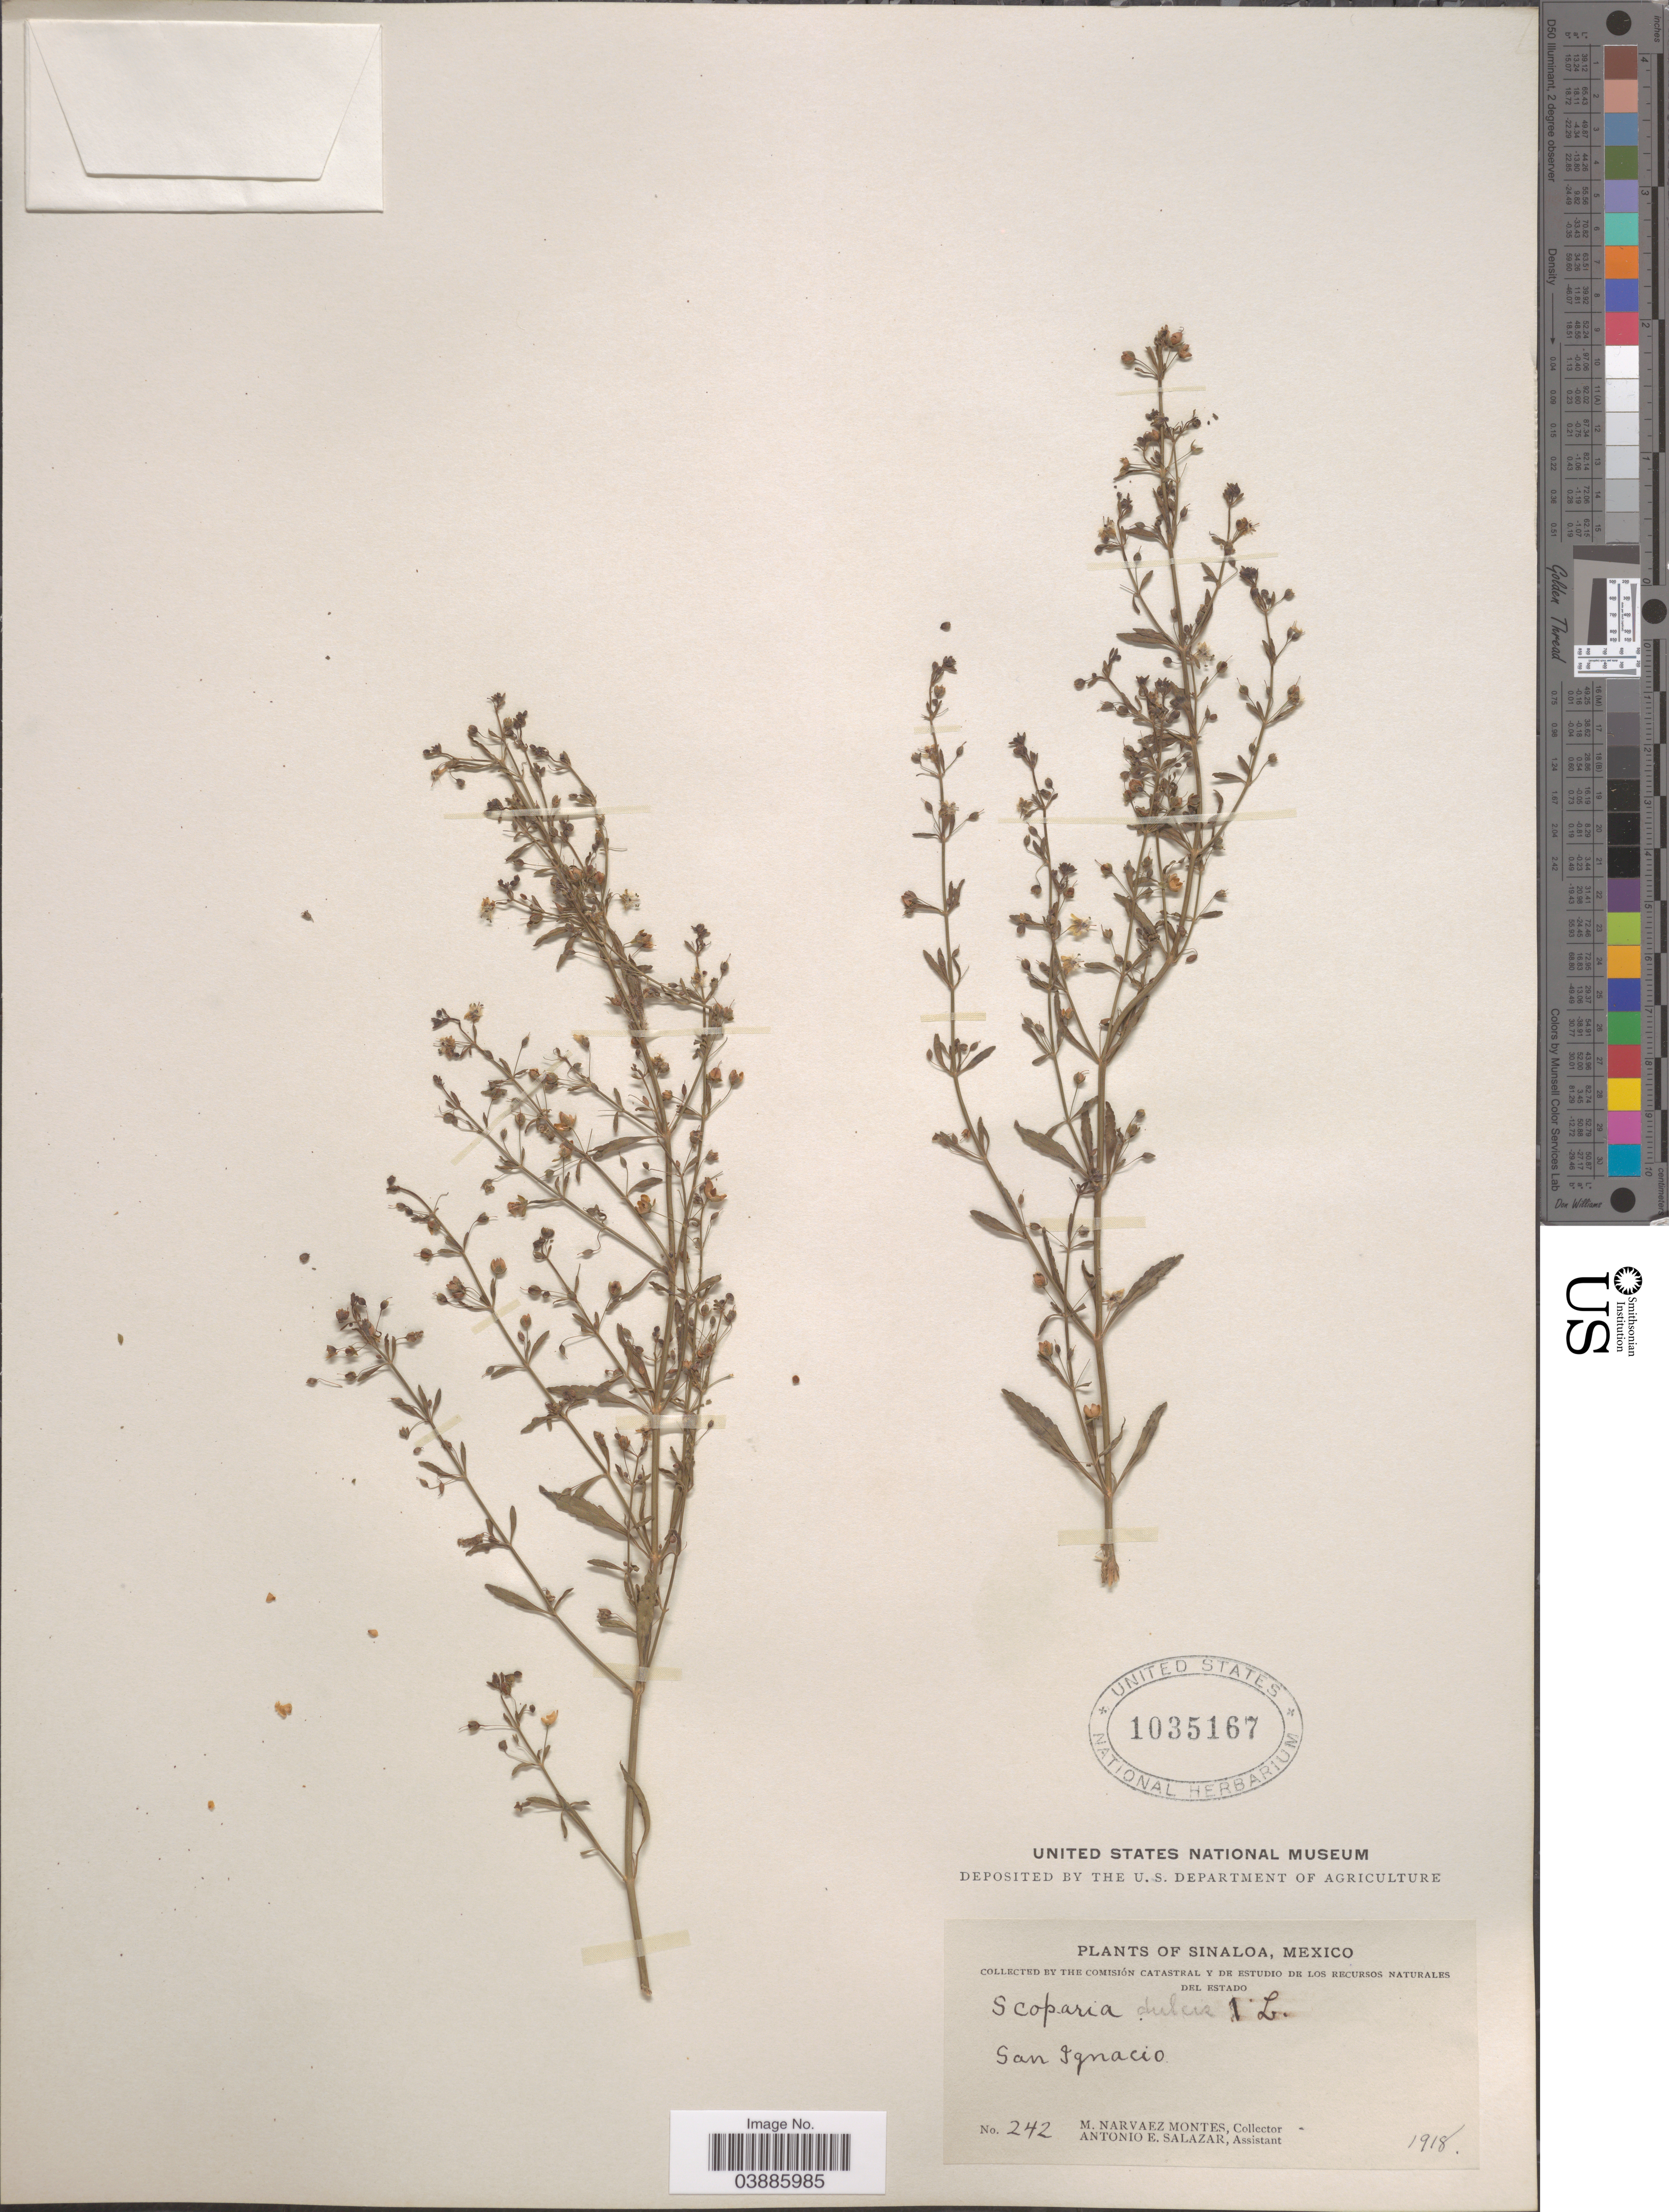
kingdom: Plantae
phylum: Tracheophyta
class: Magnoliopsida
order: Lamiales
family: Plantaginaceae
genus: Scoparia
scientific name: Scoparia dulcis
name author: L.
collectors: M. Narvaez-Montes & A. E. Salazar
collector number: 242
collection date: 1918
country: Mexico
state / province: Sinaloa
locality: San Ignacio.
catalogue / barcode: US 1035167